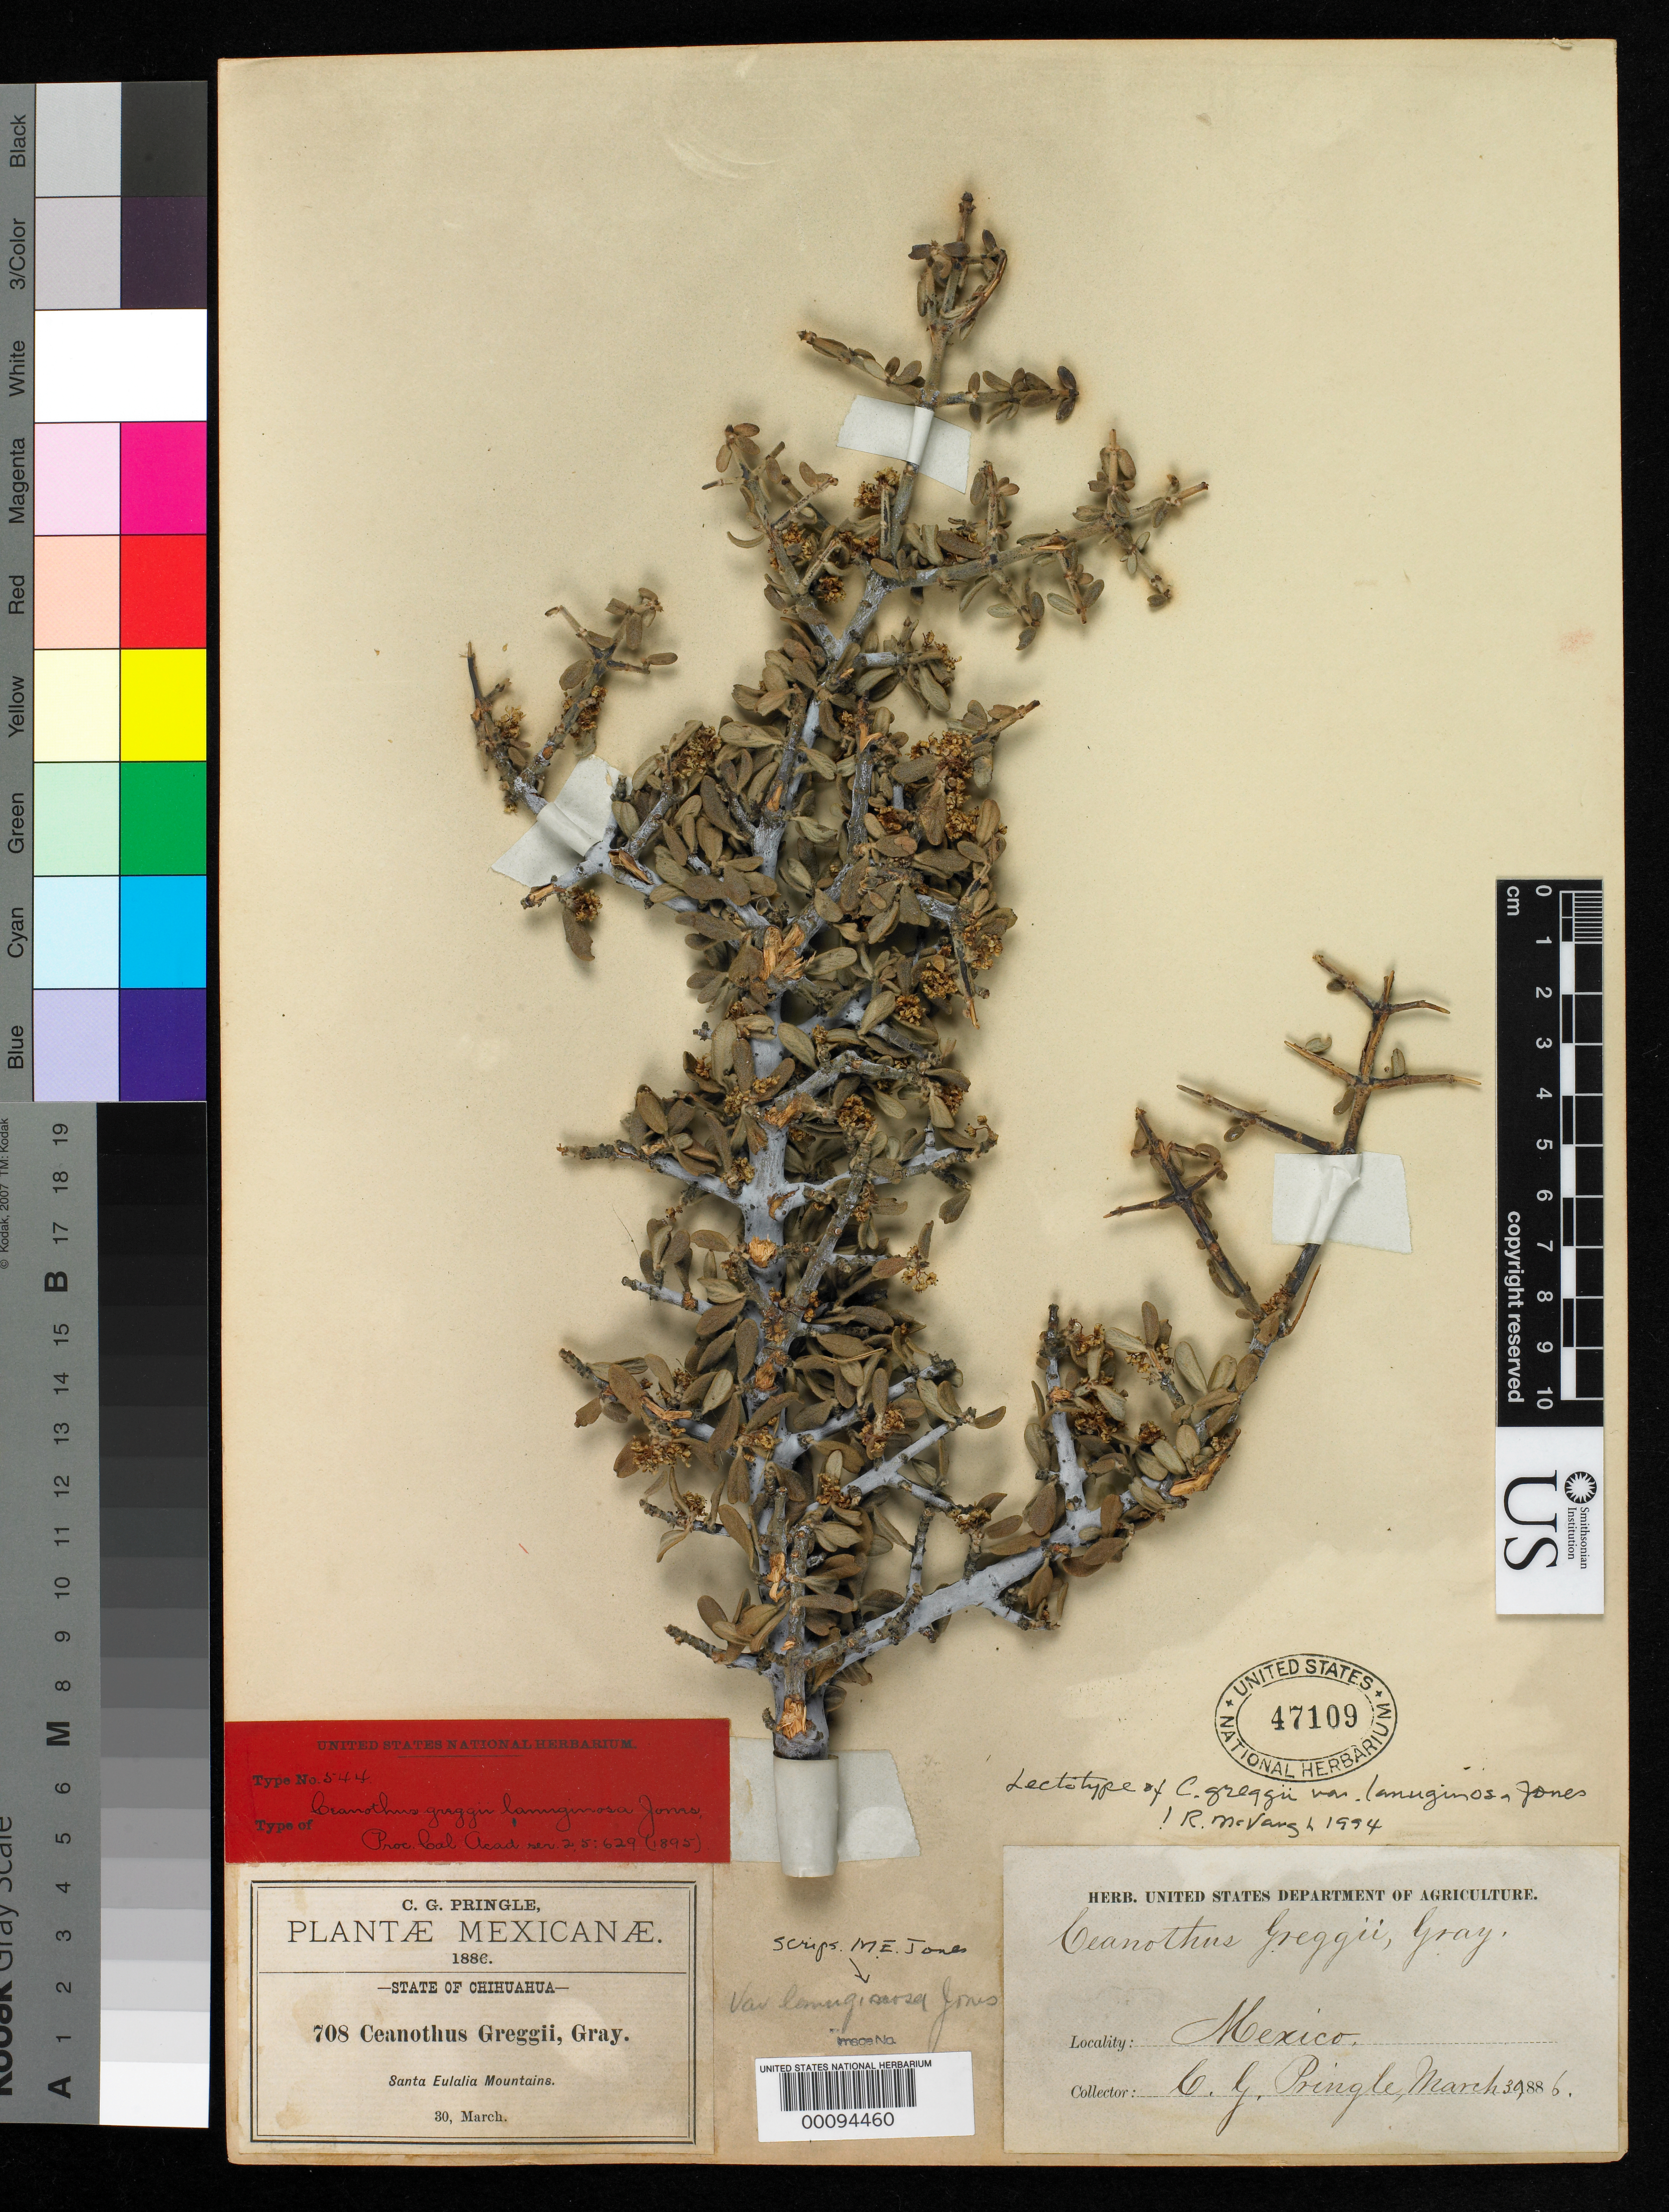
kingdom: Plantae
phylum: Tracheophyta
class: Magnoliopsida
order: Rosales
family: Rhamnaceae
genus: Ceanothus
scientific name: Ceanothus greggii var. lanuginosa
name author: M.E. Jones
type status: Syntype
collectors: C. G. Pringle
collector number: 708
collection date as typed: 30 Mar 1886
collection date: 1886-03-30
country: Mexico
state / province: Chihuahua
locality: Santa Eulalia Mts.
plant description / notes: Specimen annotated by R. McVaugh in 1994 as a lectotype.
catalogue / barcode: US 47109